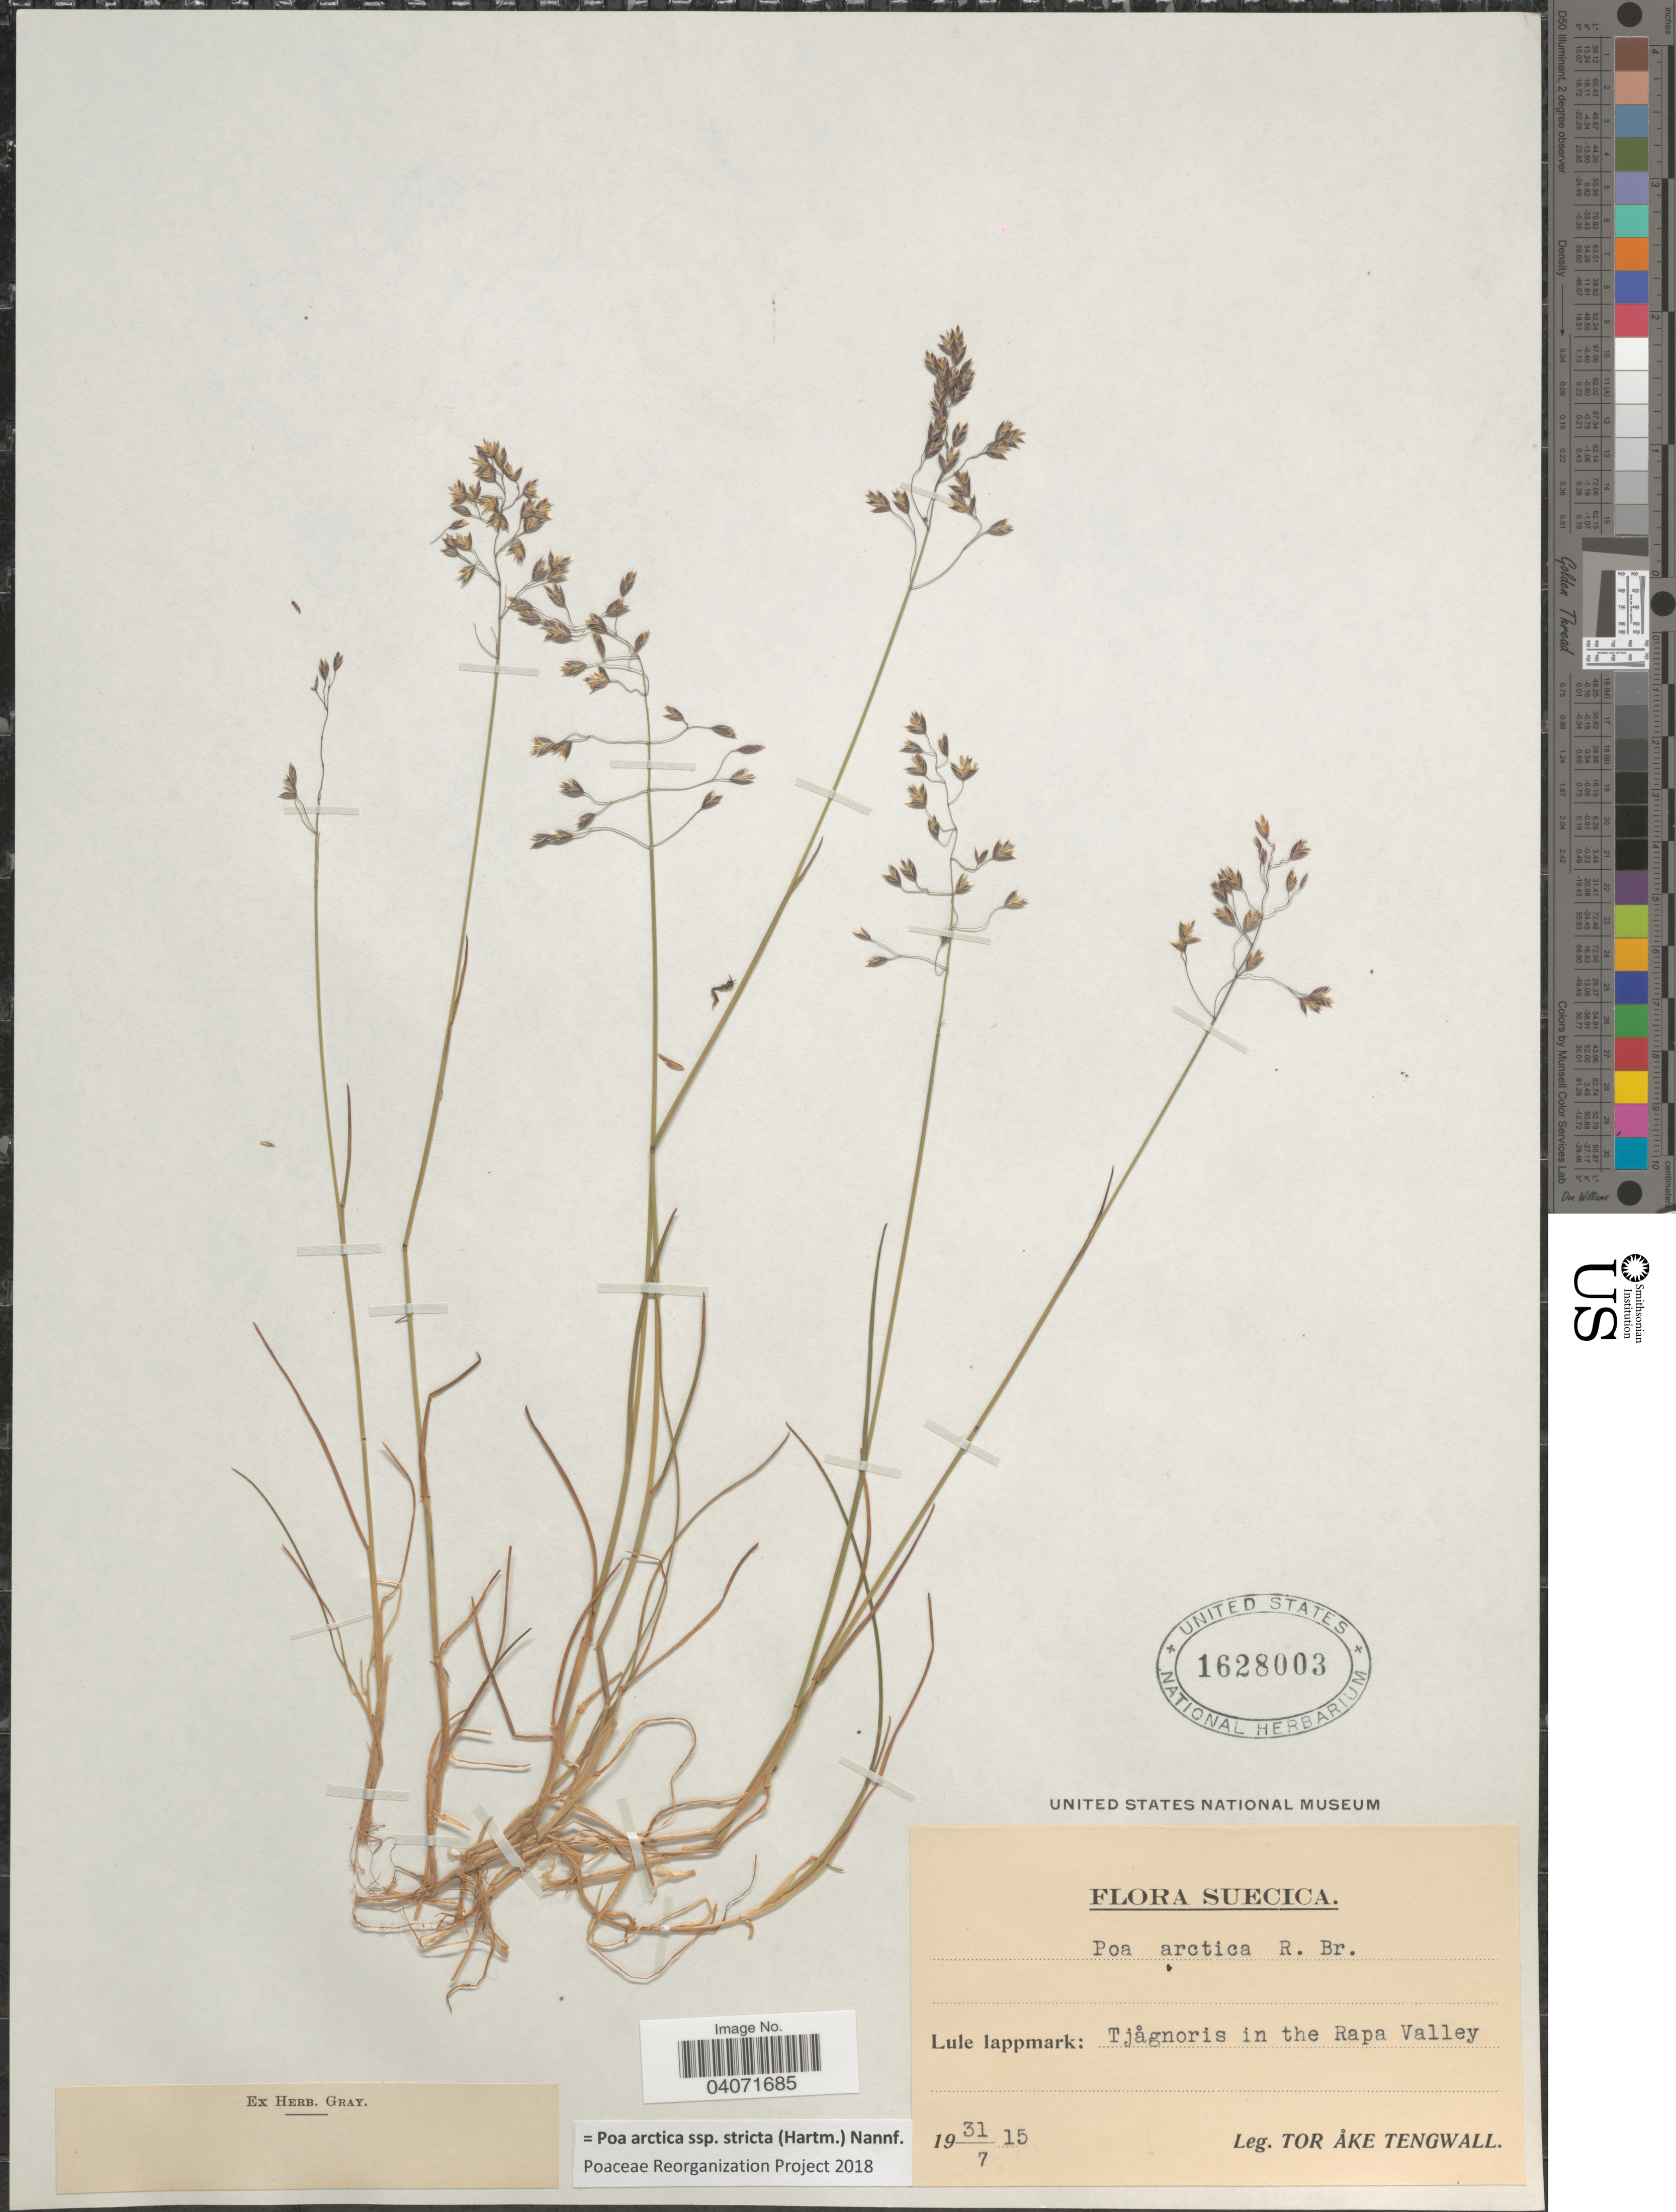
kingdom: Plantae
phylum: Tracheophyta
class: Liliopsida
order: Poales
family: Poaceae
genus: Poa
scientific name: Poa arctica subsp. stricta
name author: (Hartm.) Nannf.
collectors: T. Tengwall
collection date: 1915-07-31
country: Sweden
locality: Suecica. Lule lappmark: Tjågnoris in the Rapa Valley.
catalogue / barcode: US 1628003